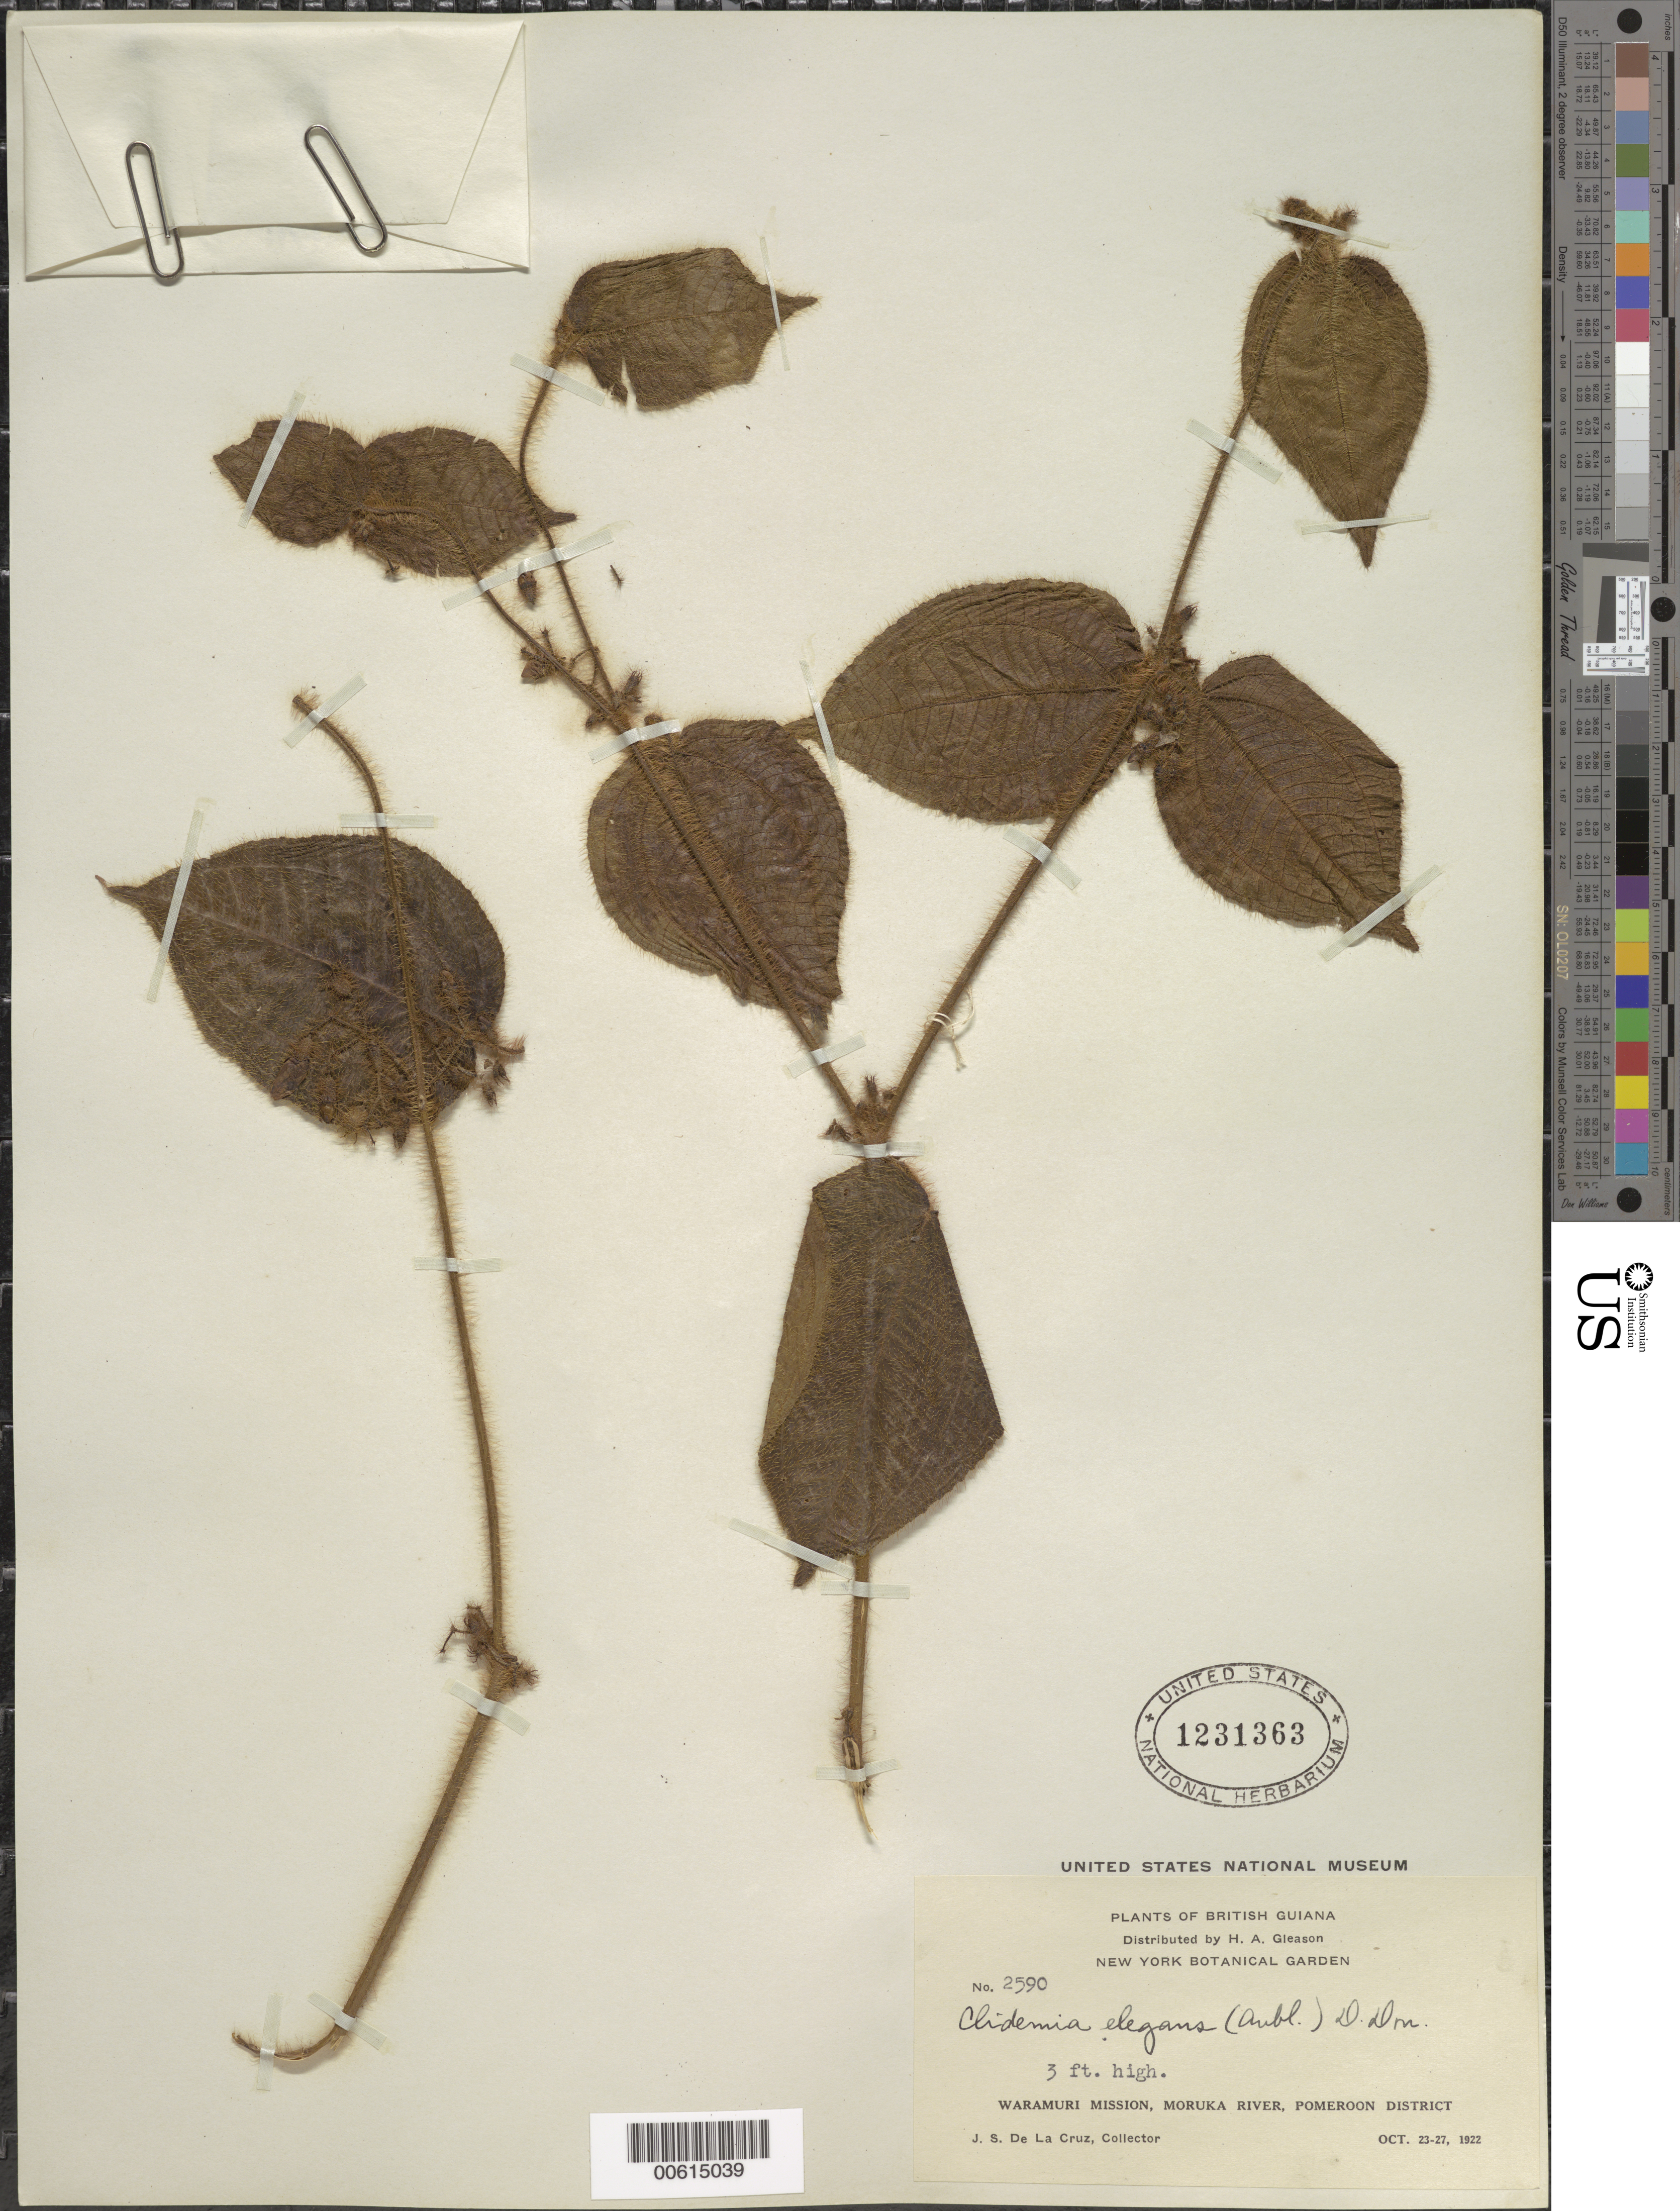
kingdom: Plantae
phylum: Tracheophyta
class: Magnoliopsida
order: Myrtales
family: Melastomataceae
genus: Clidemia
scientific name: Clidemia hirta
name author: (L.) D. Don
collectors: J. S. de la Cruz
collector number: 2590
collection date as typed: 23-Oct-22 to 27-Oct-22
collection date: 1922-10-23/1922-10-27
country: Guyana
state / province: Pomeroon-Supenaam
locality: Waramuri Mission, Moruka R., Pomeroon Dist.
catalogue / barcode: US 1231363